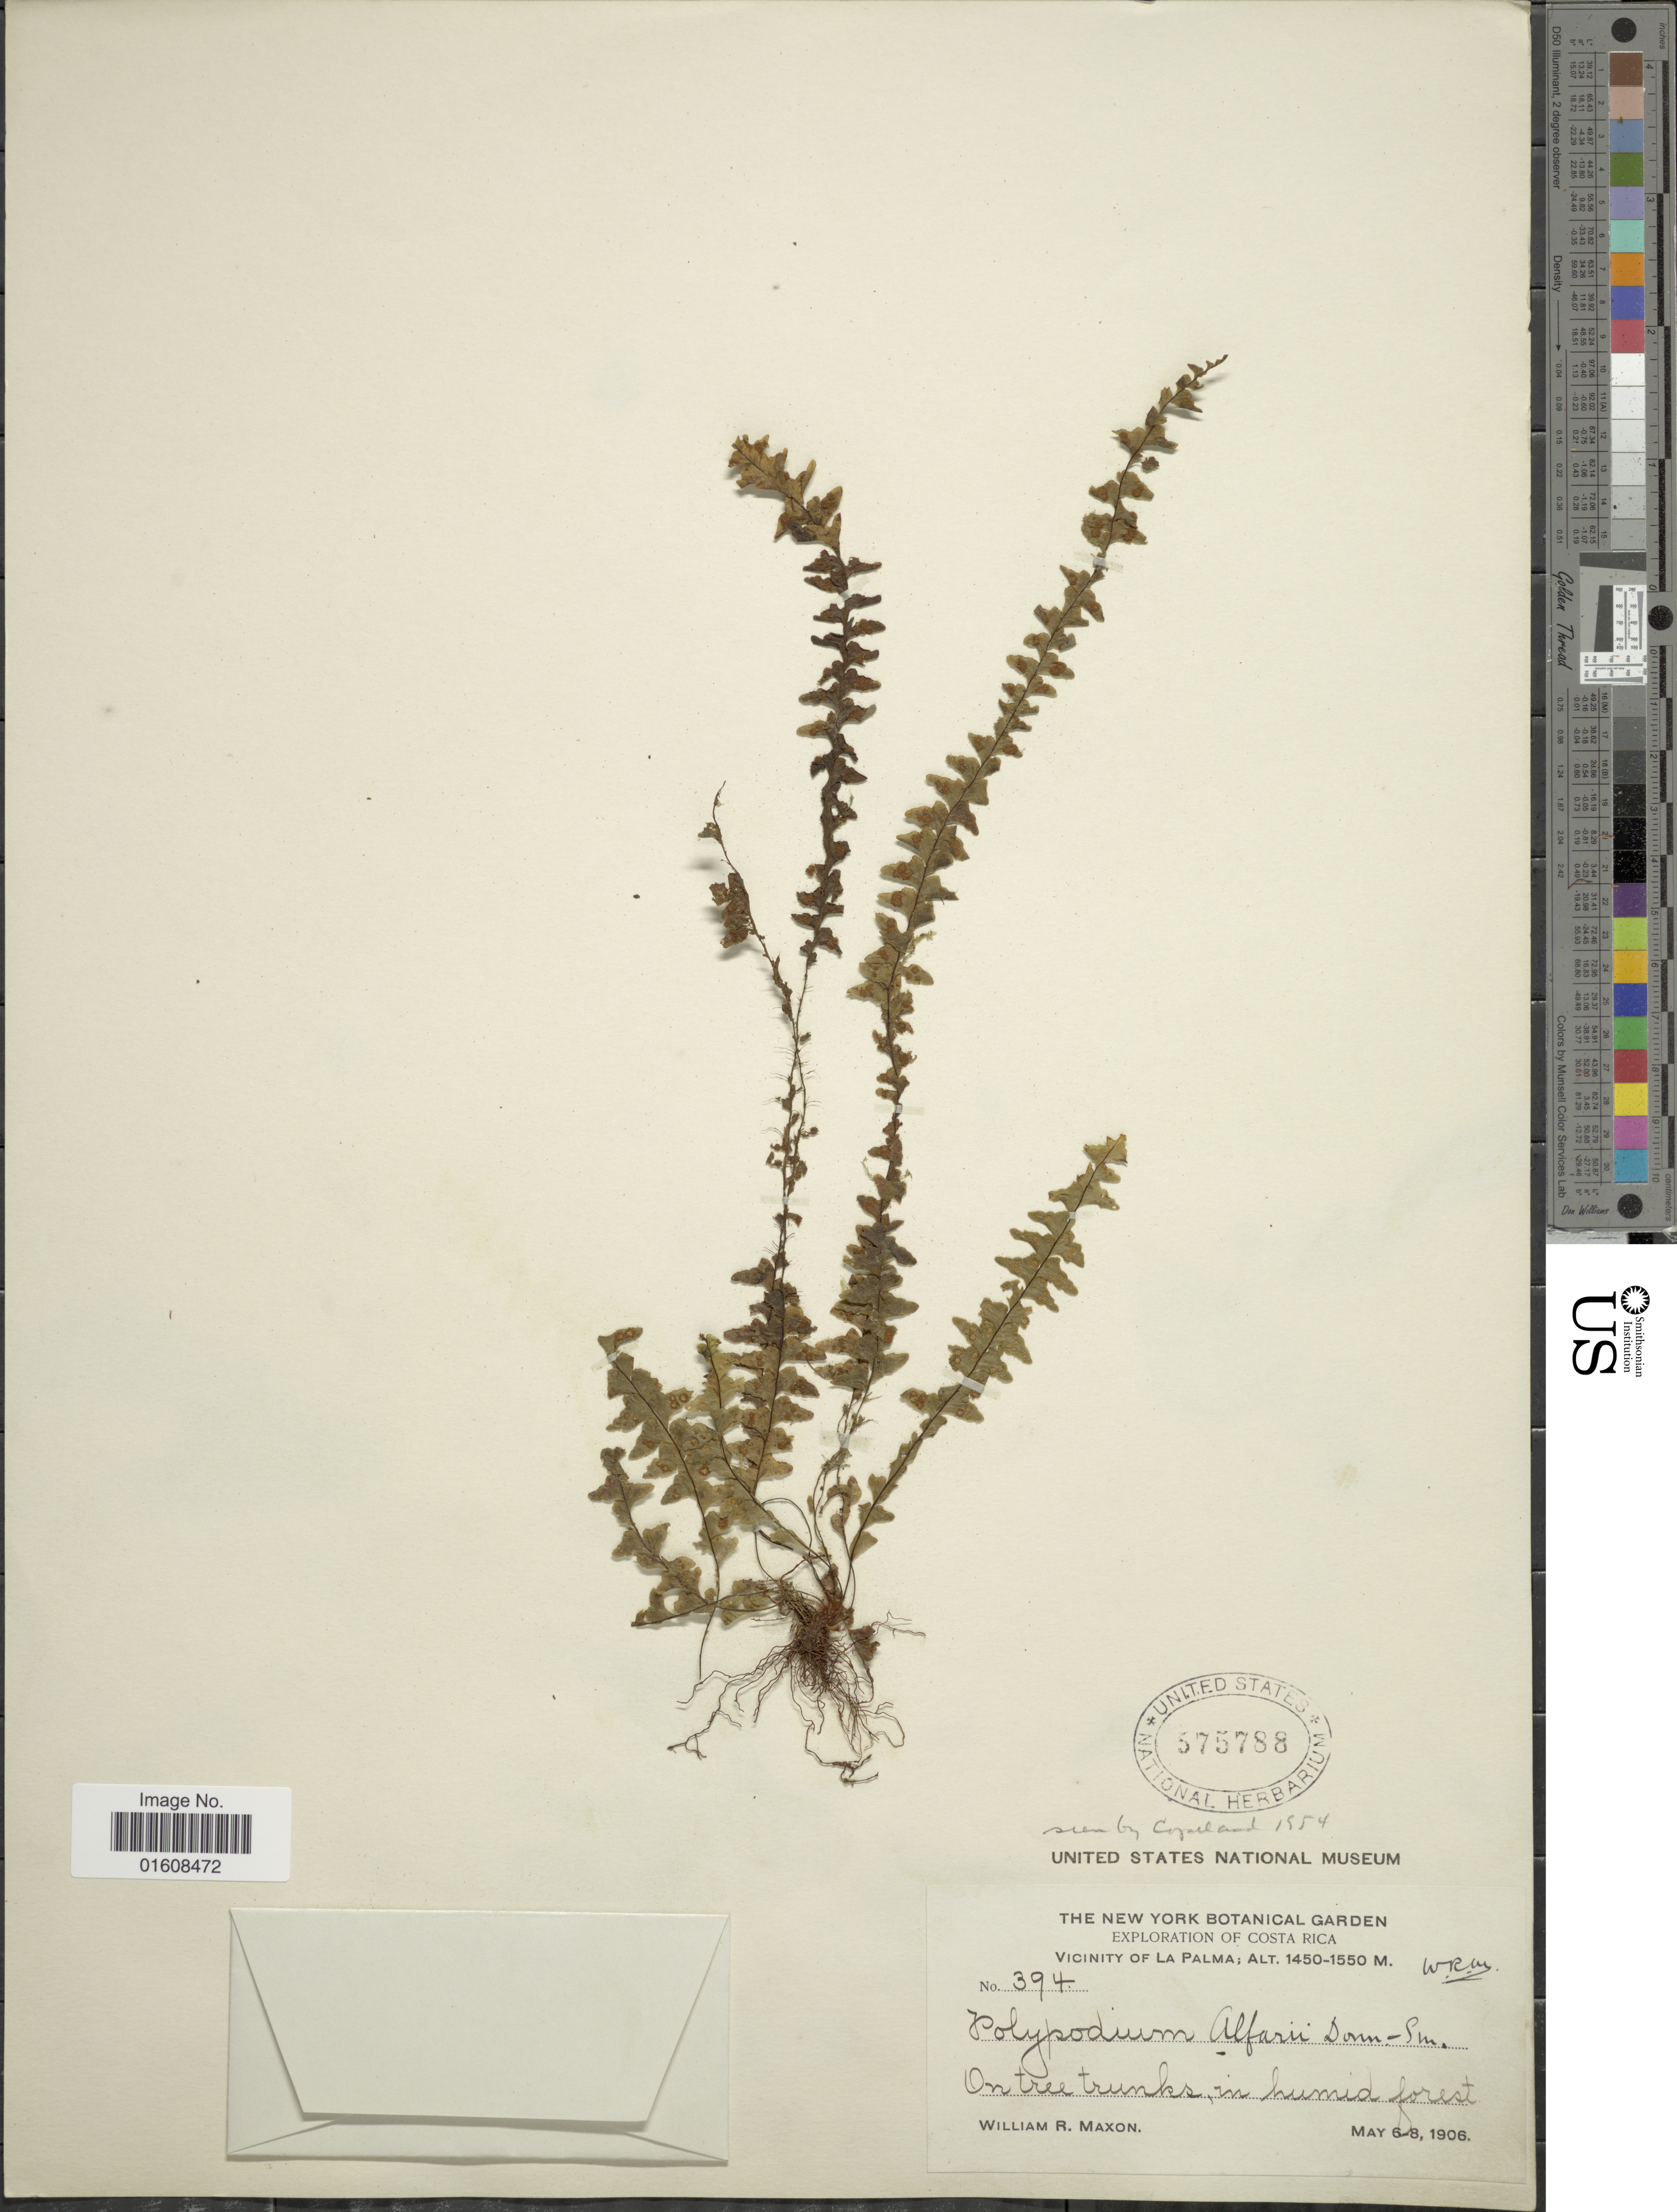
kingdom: Plantae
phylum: Tracheophyta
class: Polypodiopsida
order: Polypodiales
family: Polypodiaceae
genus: Alansmia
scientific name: Alansmia alfaroi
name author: (Donn. Sm.) Moguel & M. Kessler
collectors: W. R. Maxon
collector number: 394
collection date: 1906-05-06/1906-05-08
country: Costa Rica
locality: Vicinity of La Palma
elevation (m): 1450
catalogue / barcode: US 575788